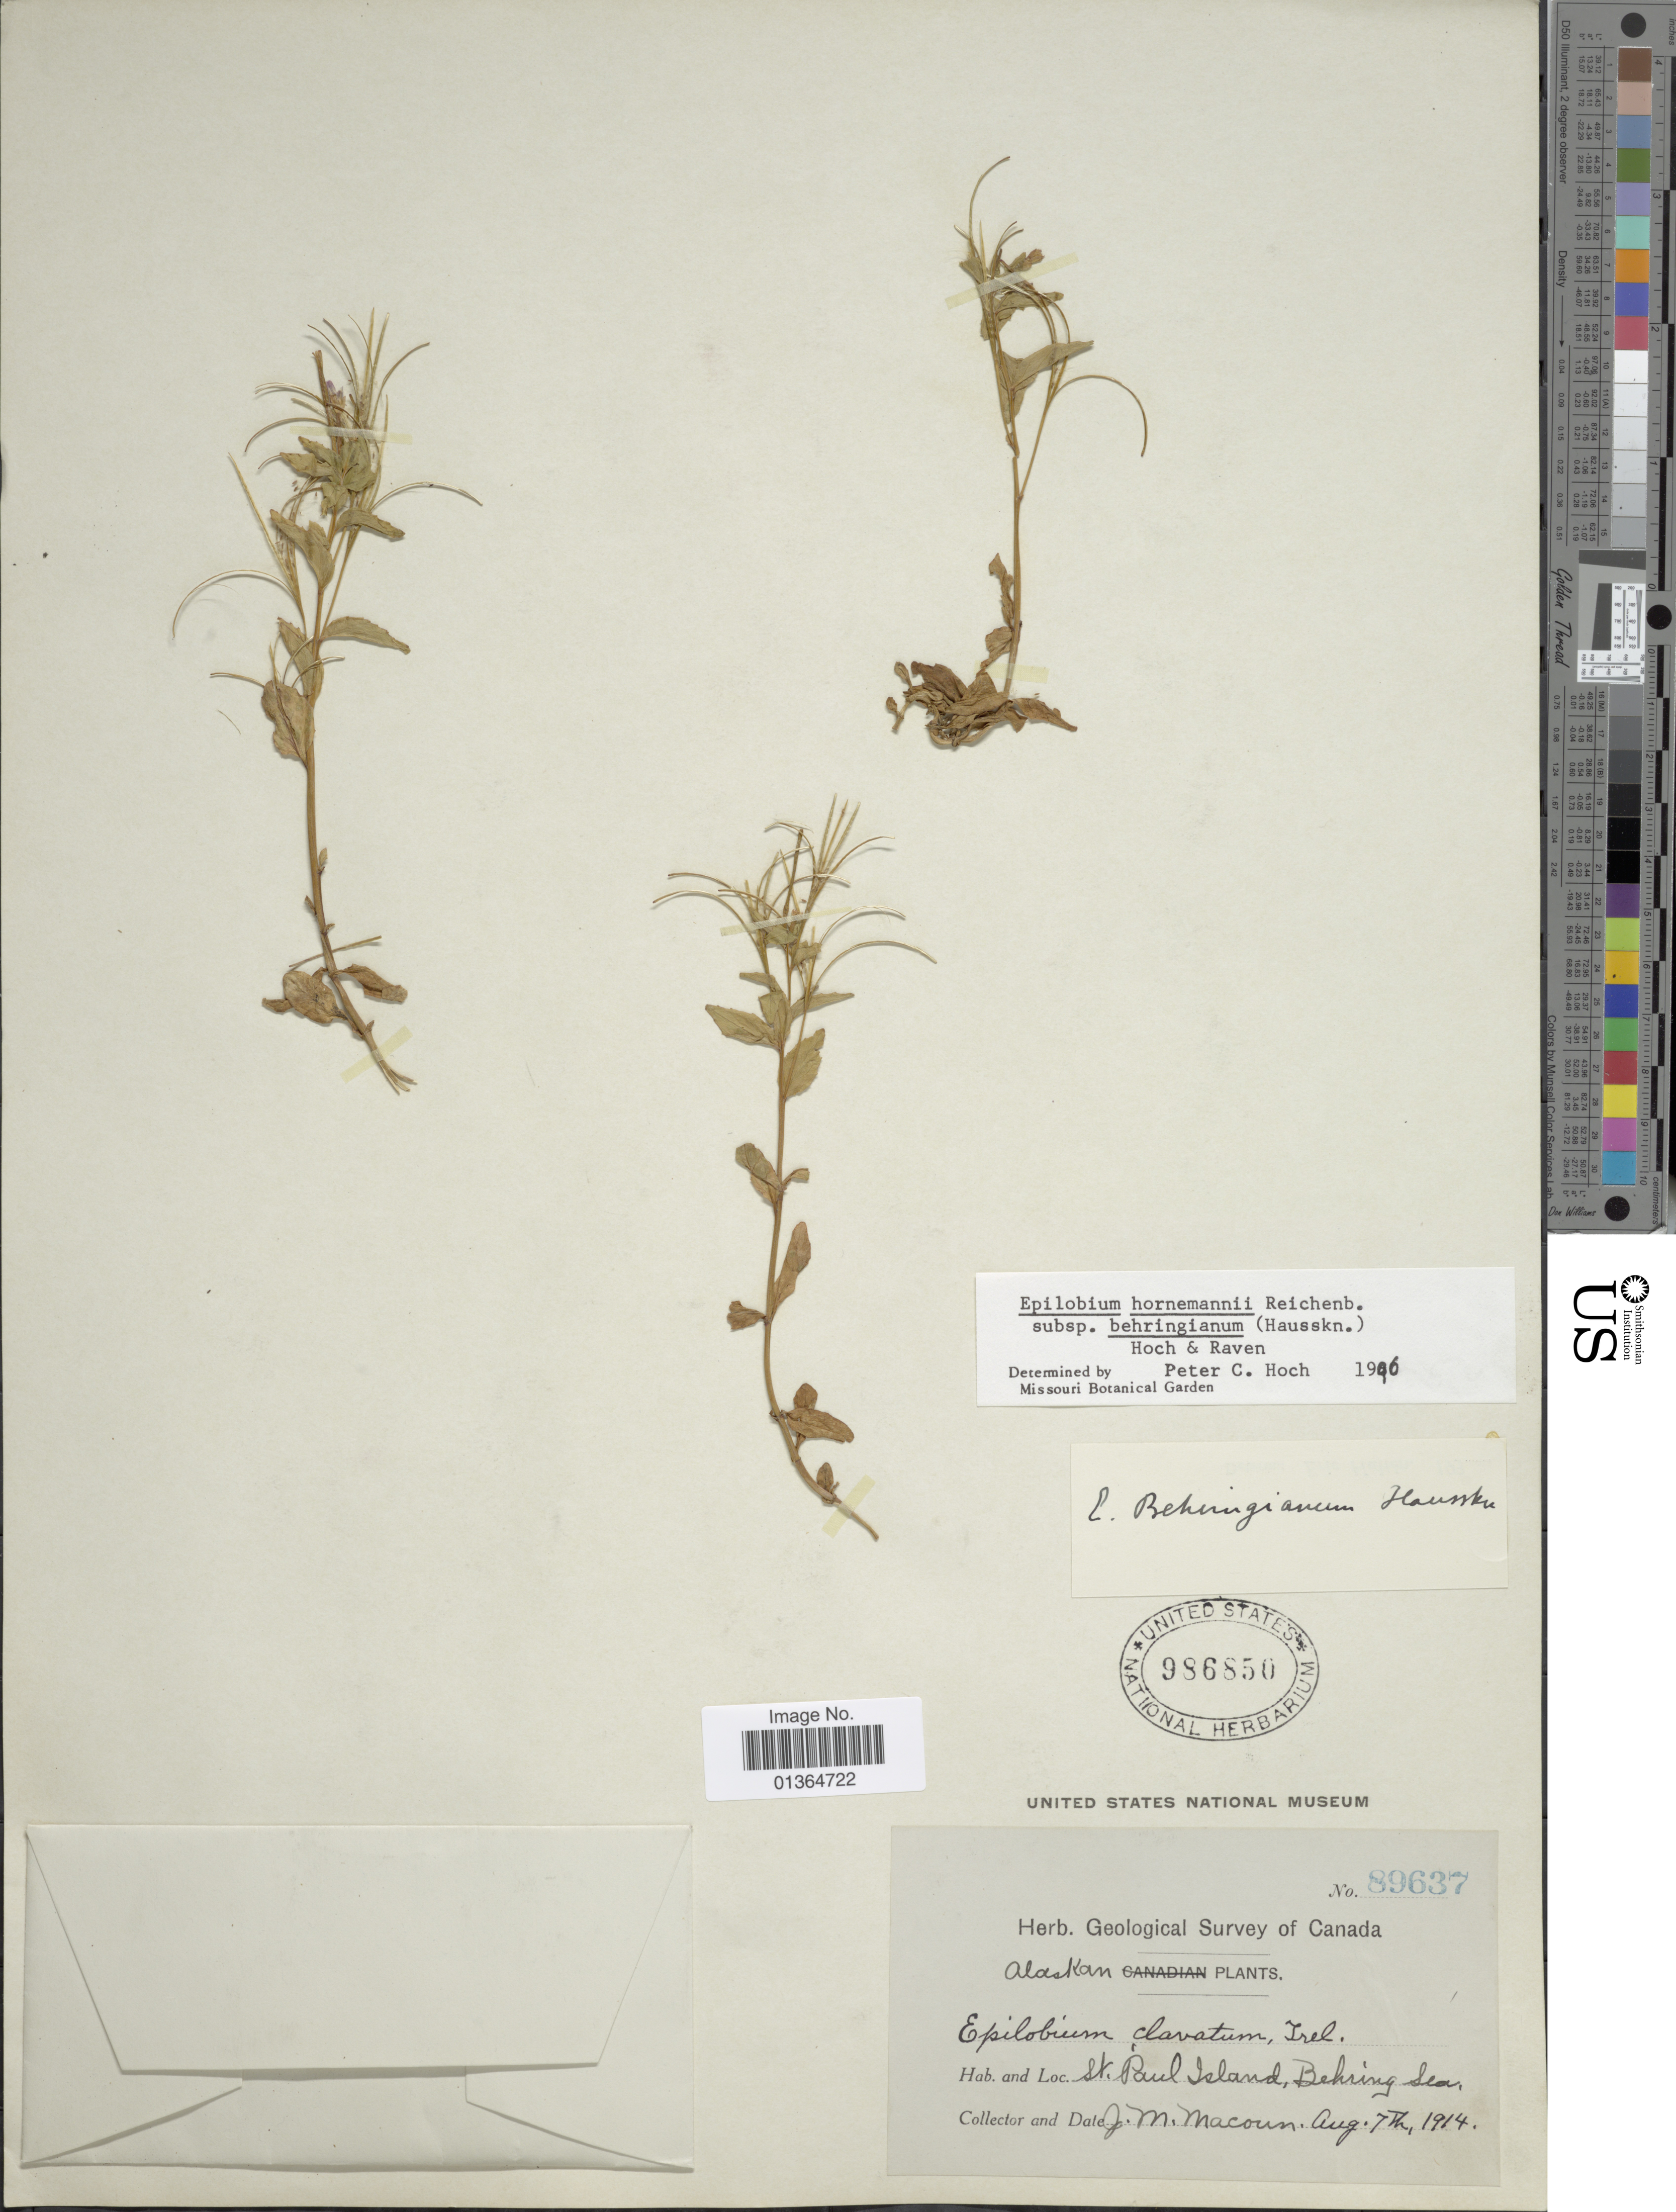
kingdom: Plantae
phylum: Tracheophyta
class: Magnoliopsida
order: Myrtales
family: Onagraceae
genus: Epilobium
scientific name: Epilobium hornemannii subsp. behringianum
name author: (Hausskn.) Hoch & P.H. Raven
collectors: J. M. Macoun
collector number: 89637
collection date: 1914-08-07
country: United States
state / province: Alaska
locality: St. Paul Island, Behring Sea.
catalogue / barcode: US 986850